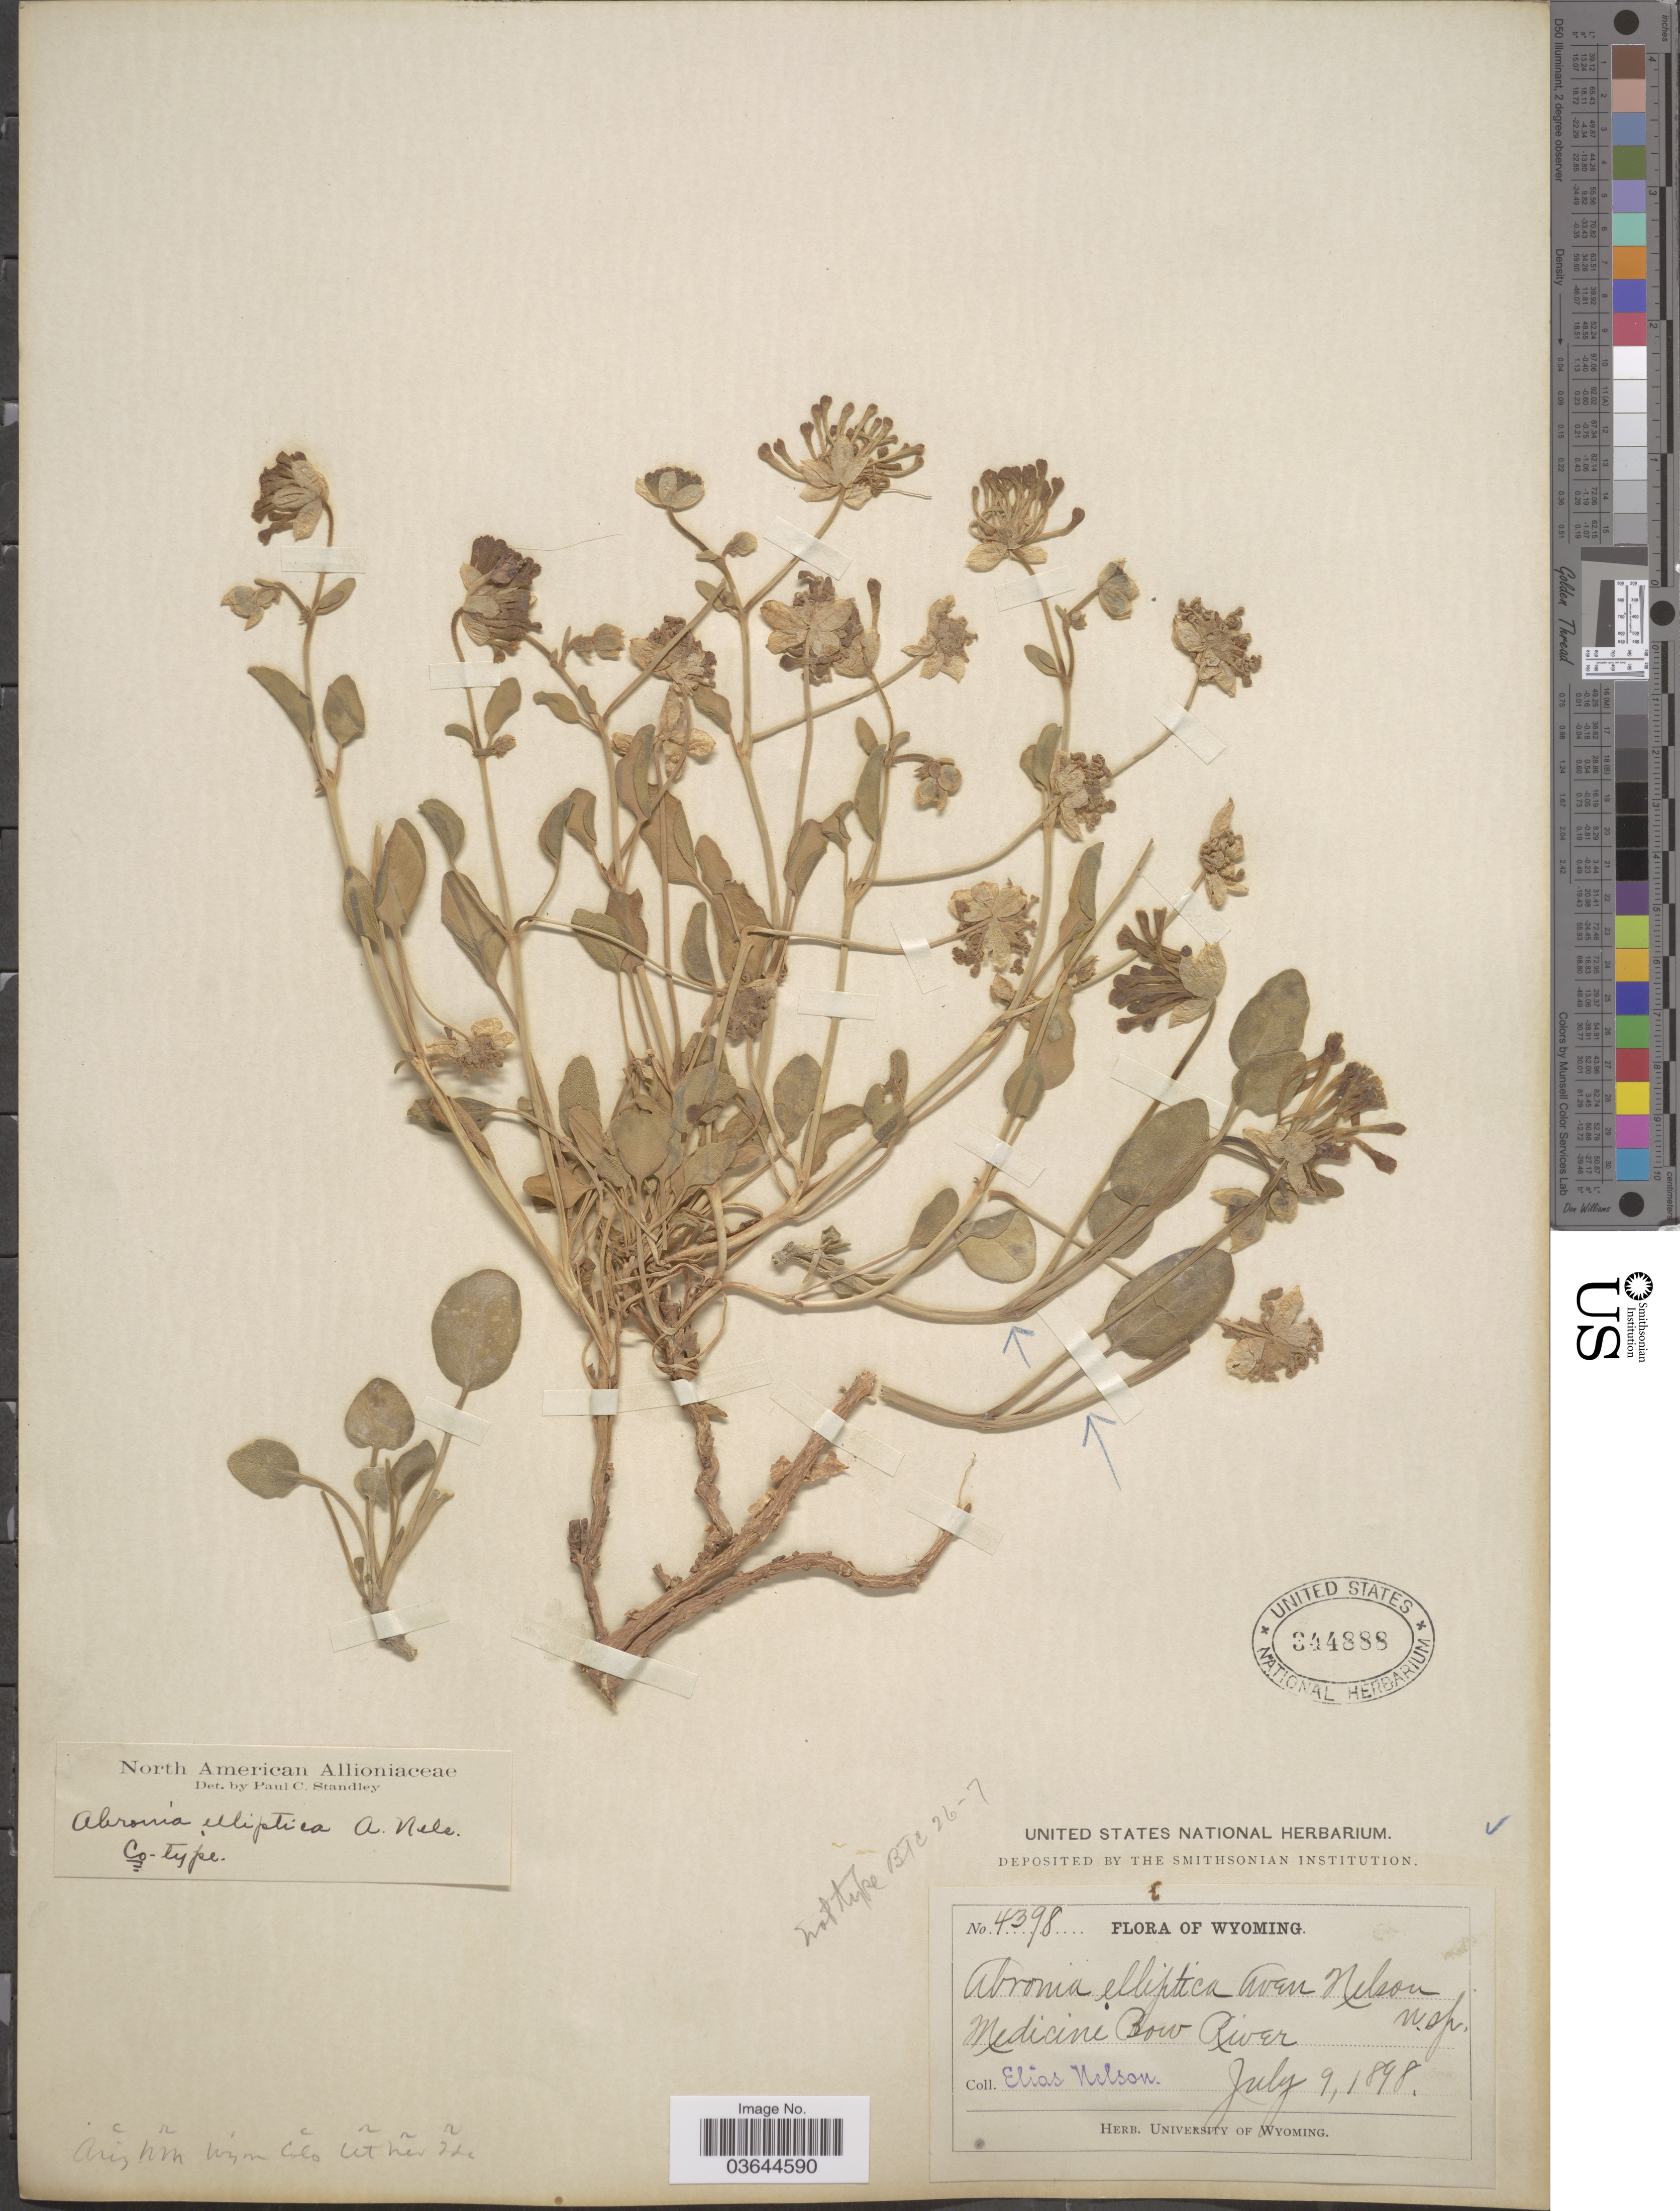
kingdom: Plantae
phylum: Tracheophyta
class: Magnoliopsida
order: Caryophyllales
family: Nyctaginaceae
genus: Abronia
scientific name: Abronia elliptica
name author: A. Nelson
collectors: E. Nelson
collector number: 4398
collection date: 1898-07-09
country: United States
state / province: Wyoming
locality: Medicine Bow River.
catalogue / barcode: US 344888